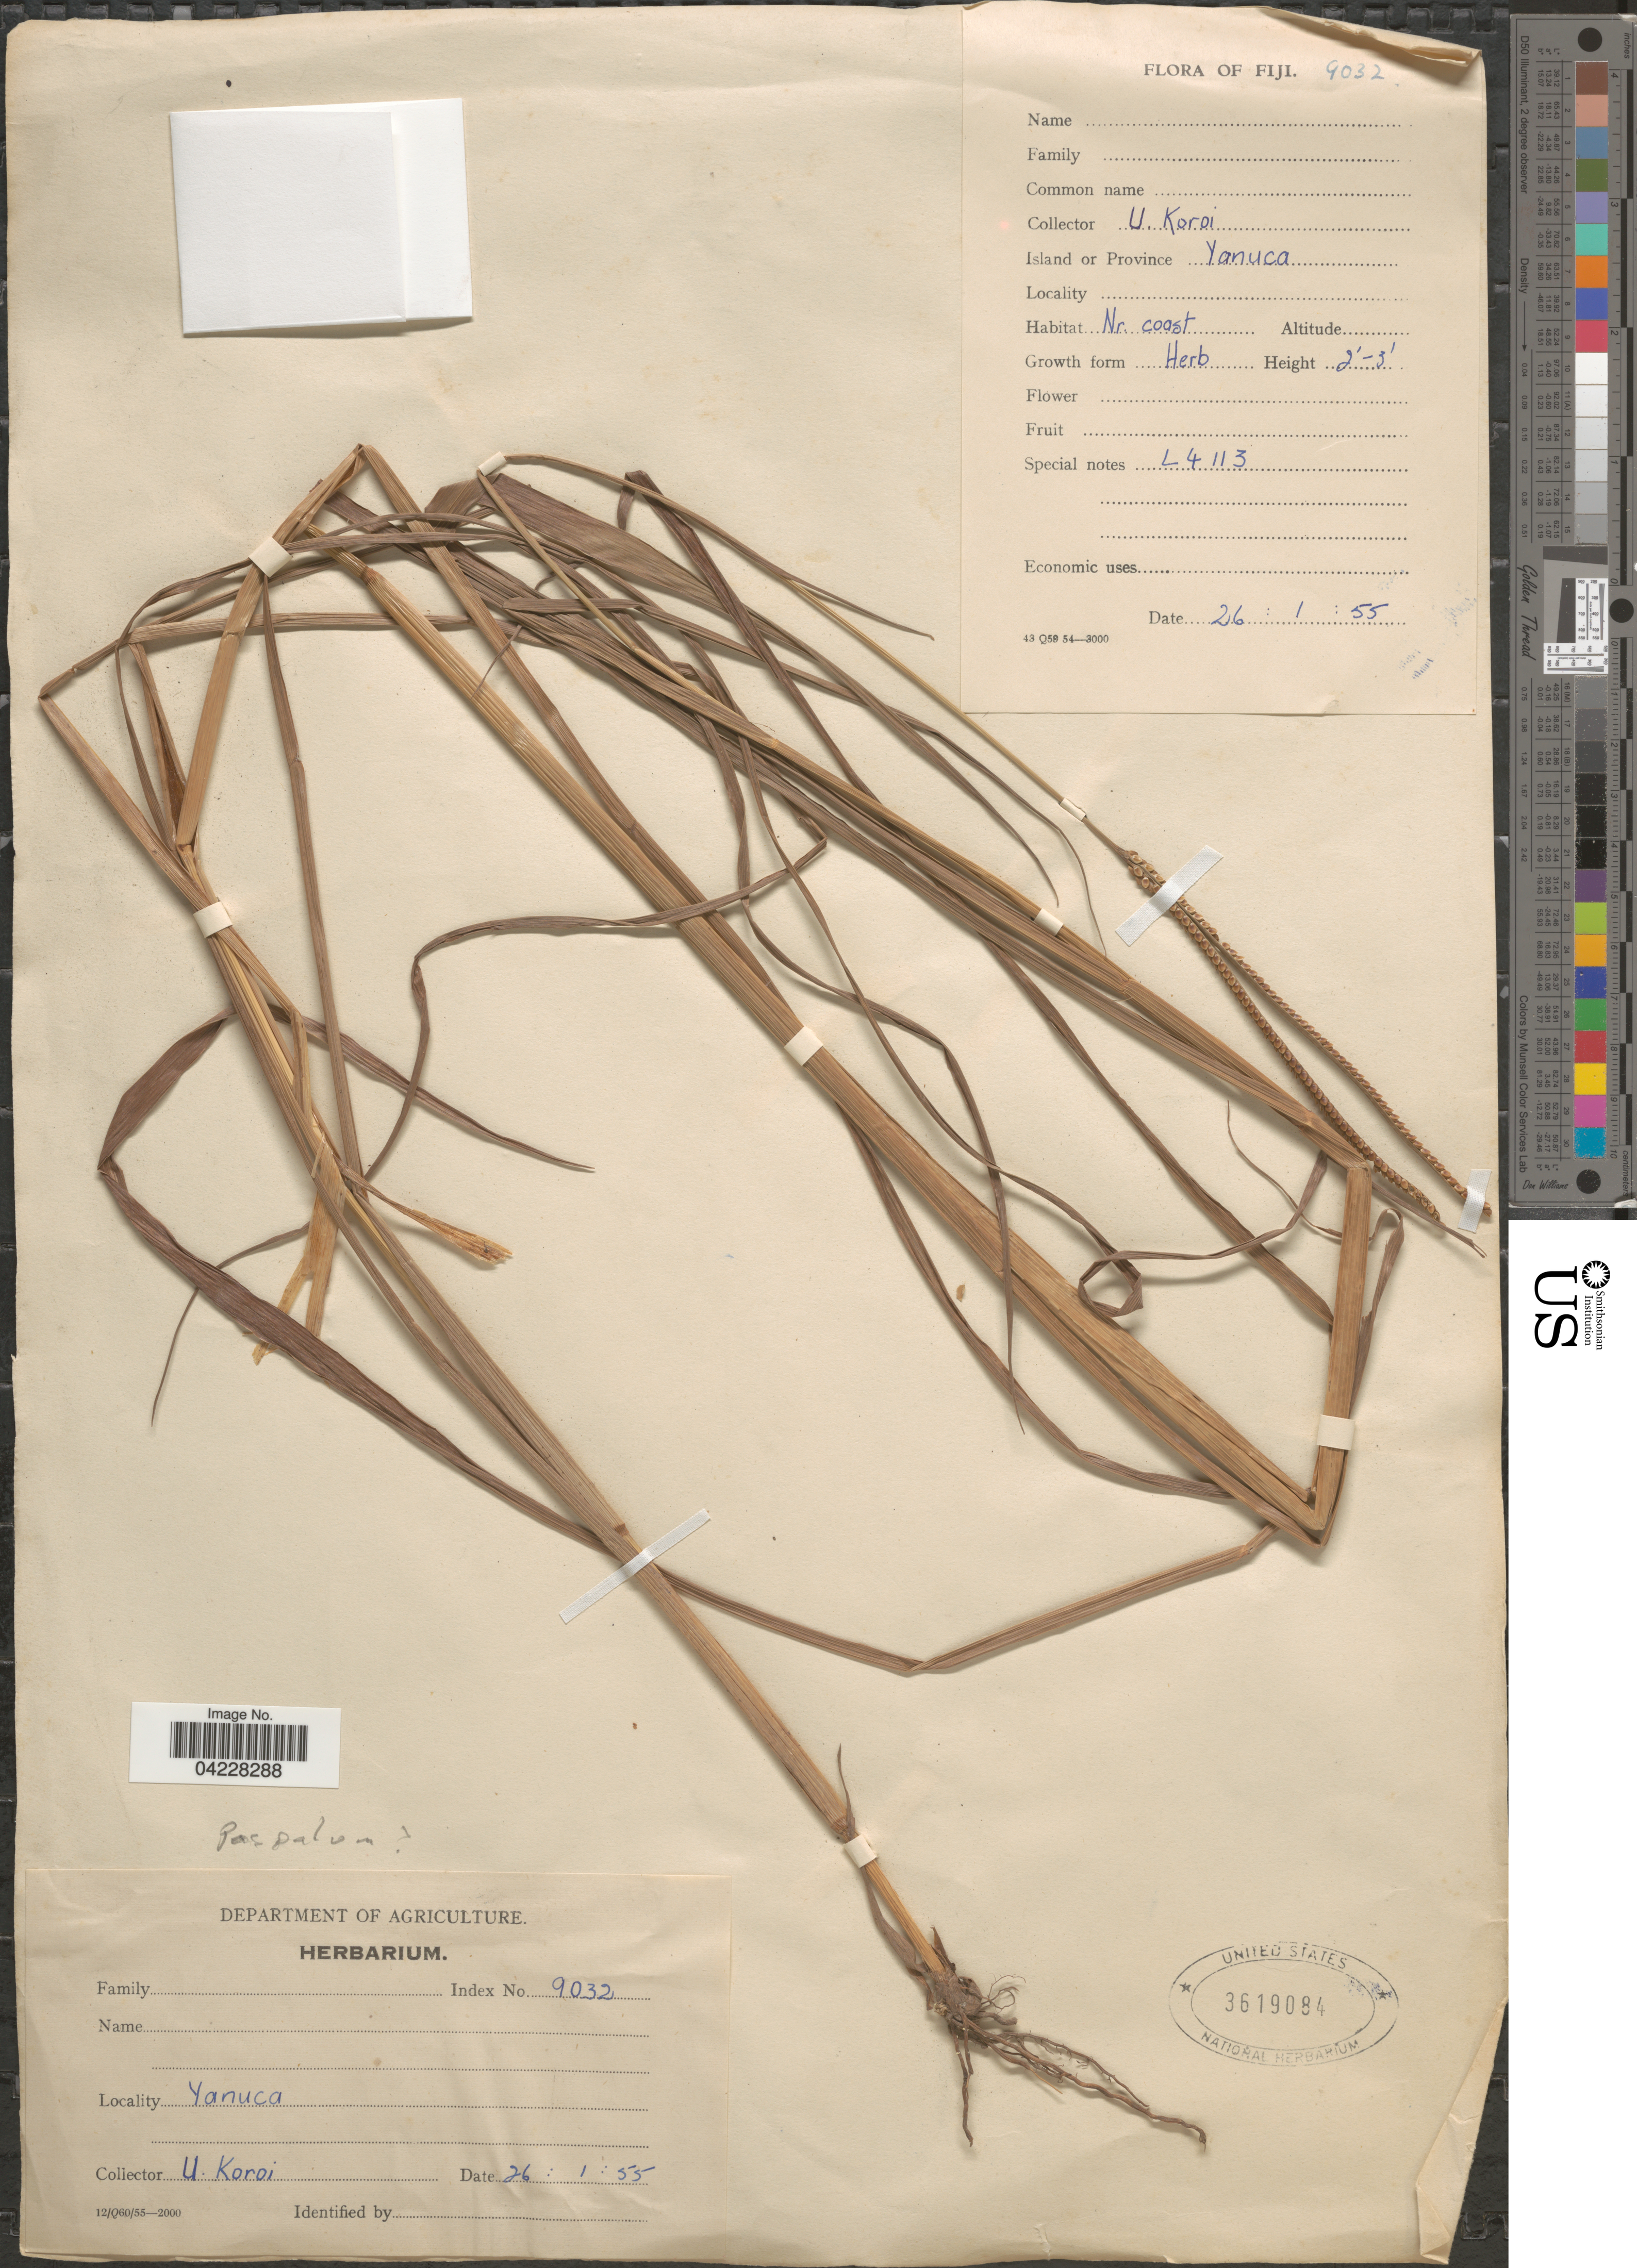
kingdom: Plantae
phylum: Tracheophyta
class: Liliopsida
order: Poales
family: Poaceae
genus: Paspalum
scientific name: Paspalum sp.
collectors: U. Koroi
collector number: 9032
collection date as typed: Transcribed d/m/y: 26/1/55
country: Fiji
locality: Island or Province Yanuca. Nr. coast.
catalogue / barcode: US 3619084